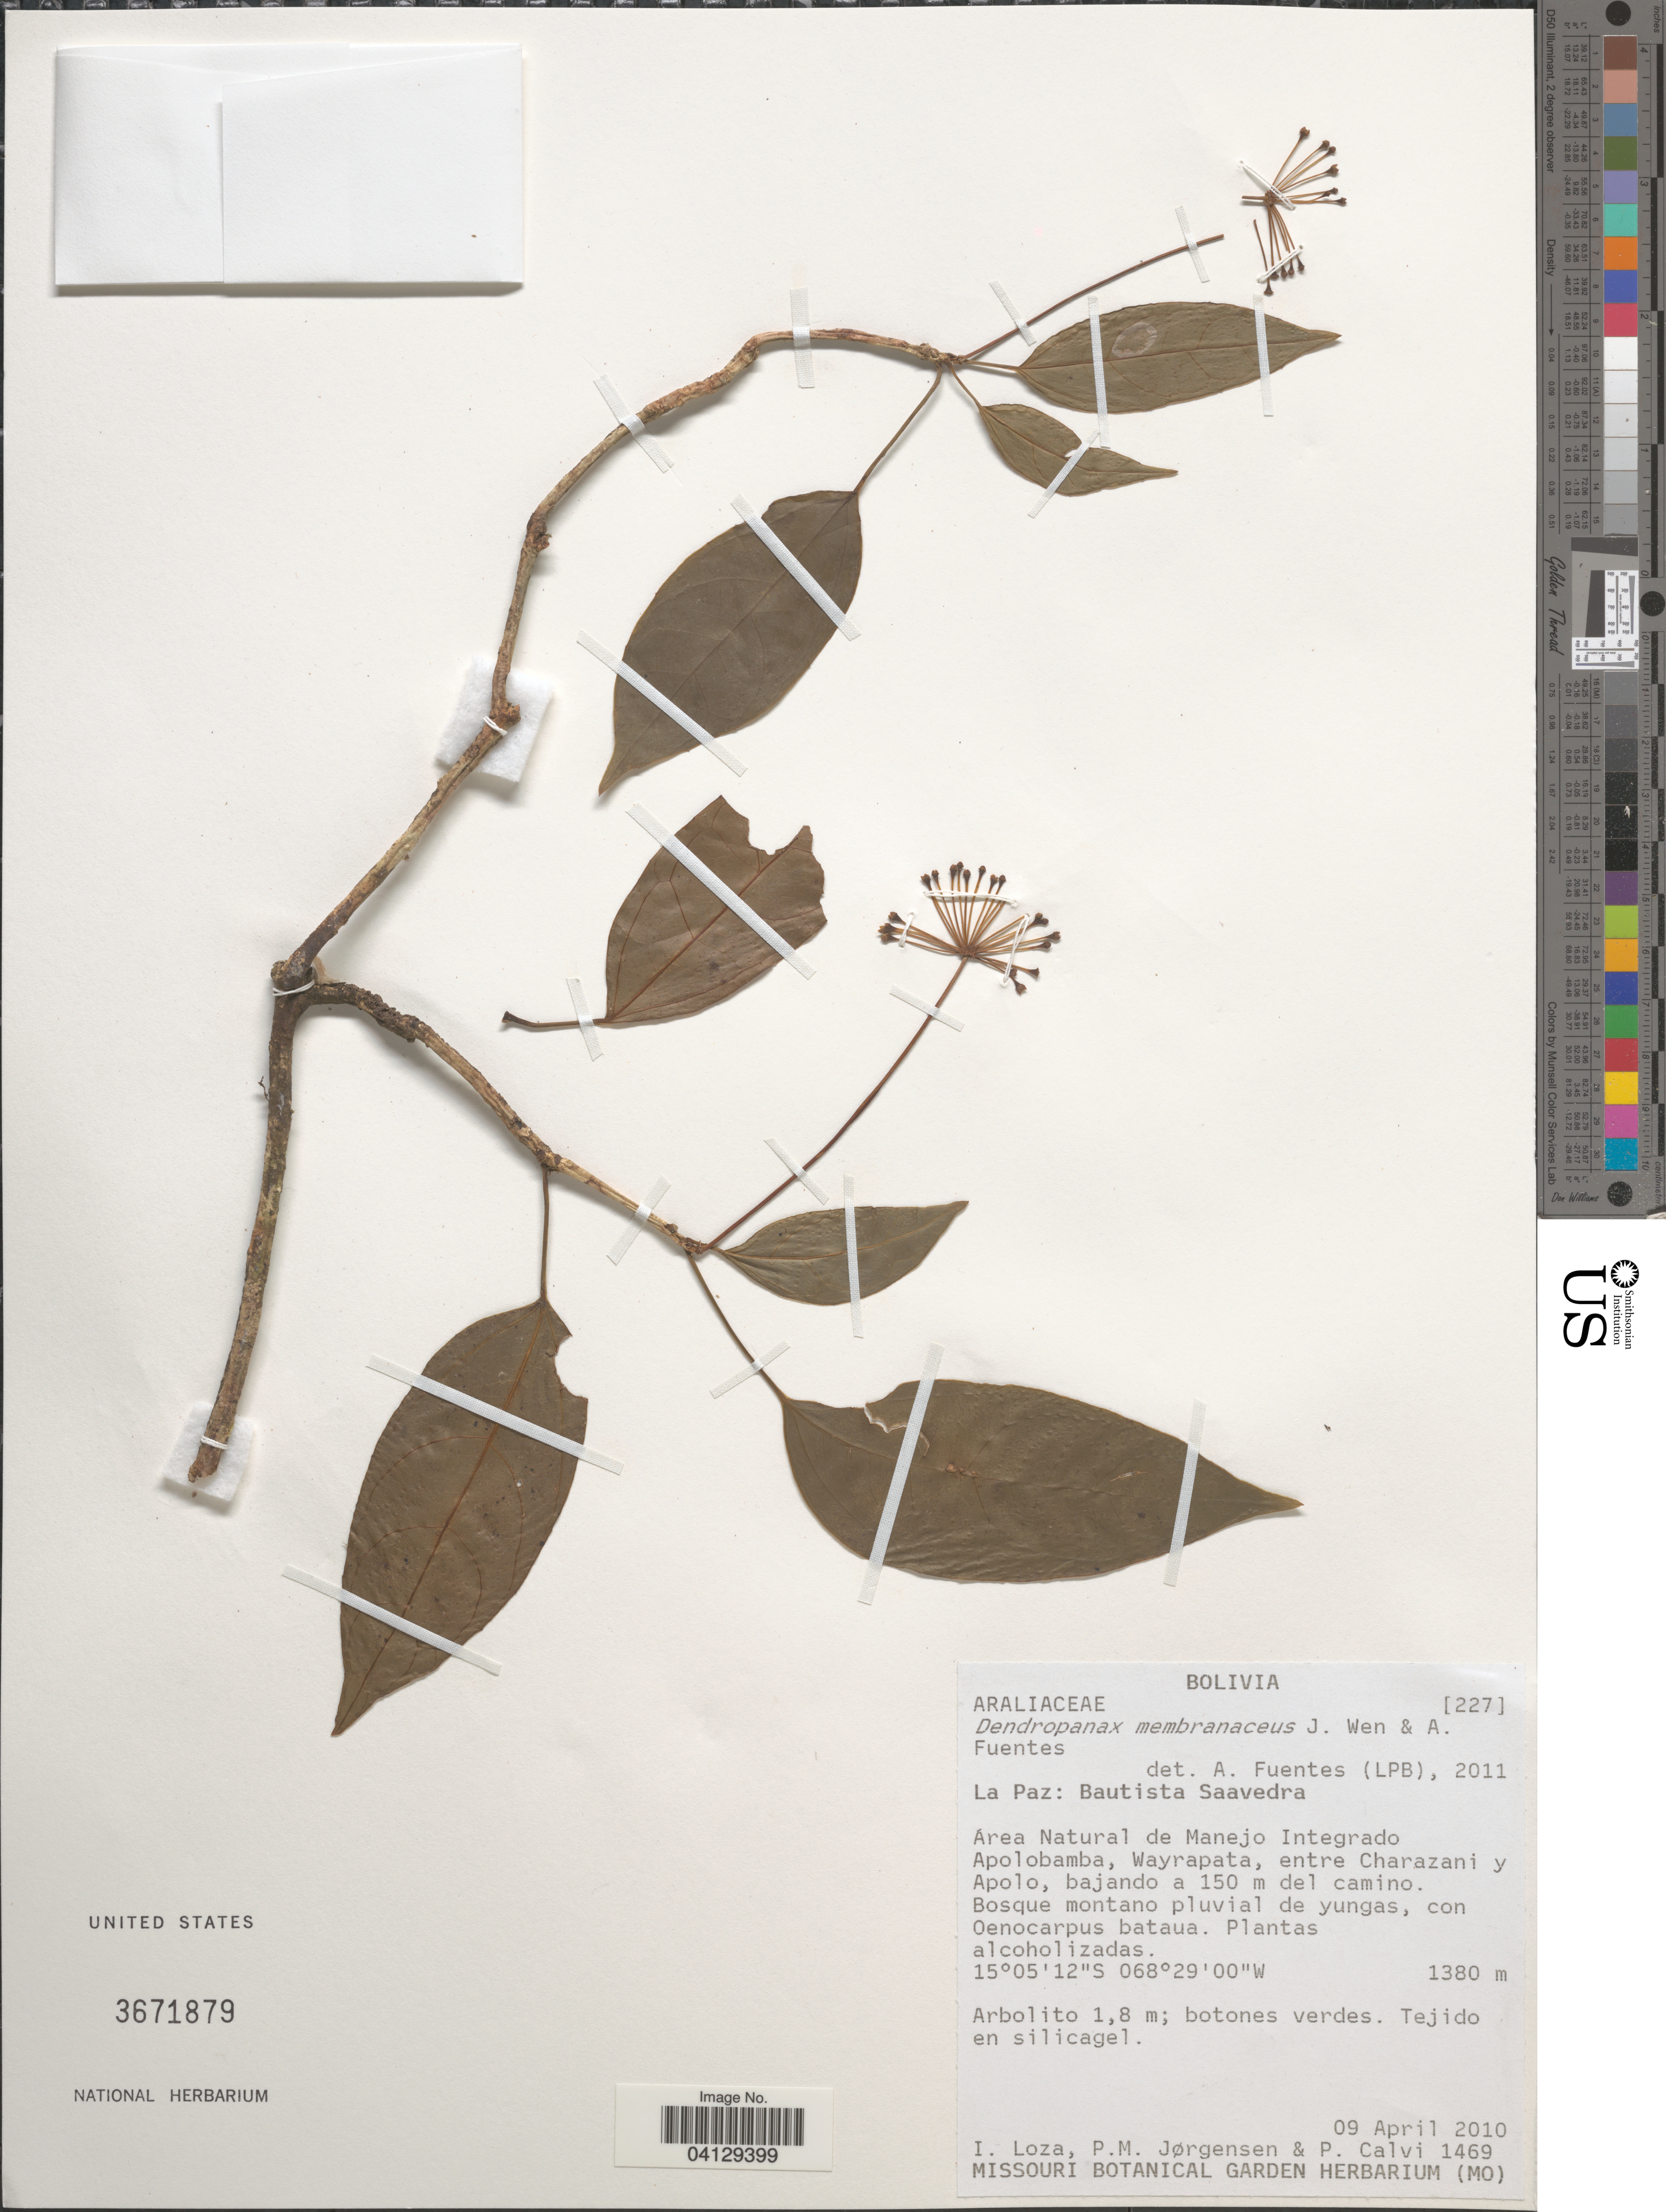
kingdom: Plantae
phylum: Tracheophyta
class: Magnoliopsida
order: Apiales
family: Araliaceae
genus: Dendropanax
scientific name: Dendropanax membranaceus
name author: J. Wen & A. Fuentes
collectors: I. Loza, P. M. Jørgensen & P. Calvi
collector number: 1469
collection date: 2010-04-09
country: Bolivia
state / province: La Paz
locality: Bautista Saavedra. Área Natural de Manejo Integrado Apolobamba, Wayrapata, entre Charazani y Apolo, bajando a 150 m del camino.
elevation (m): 1380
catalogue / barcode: US 3671879